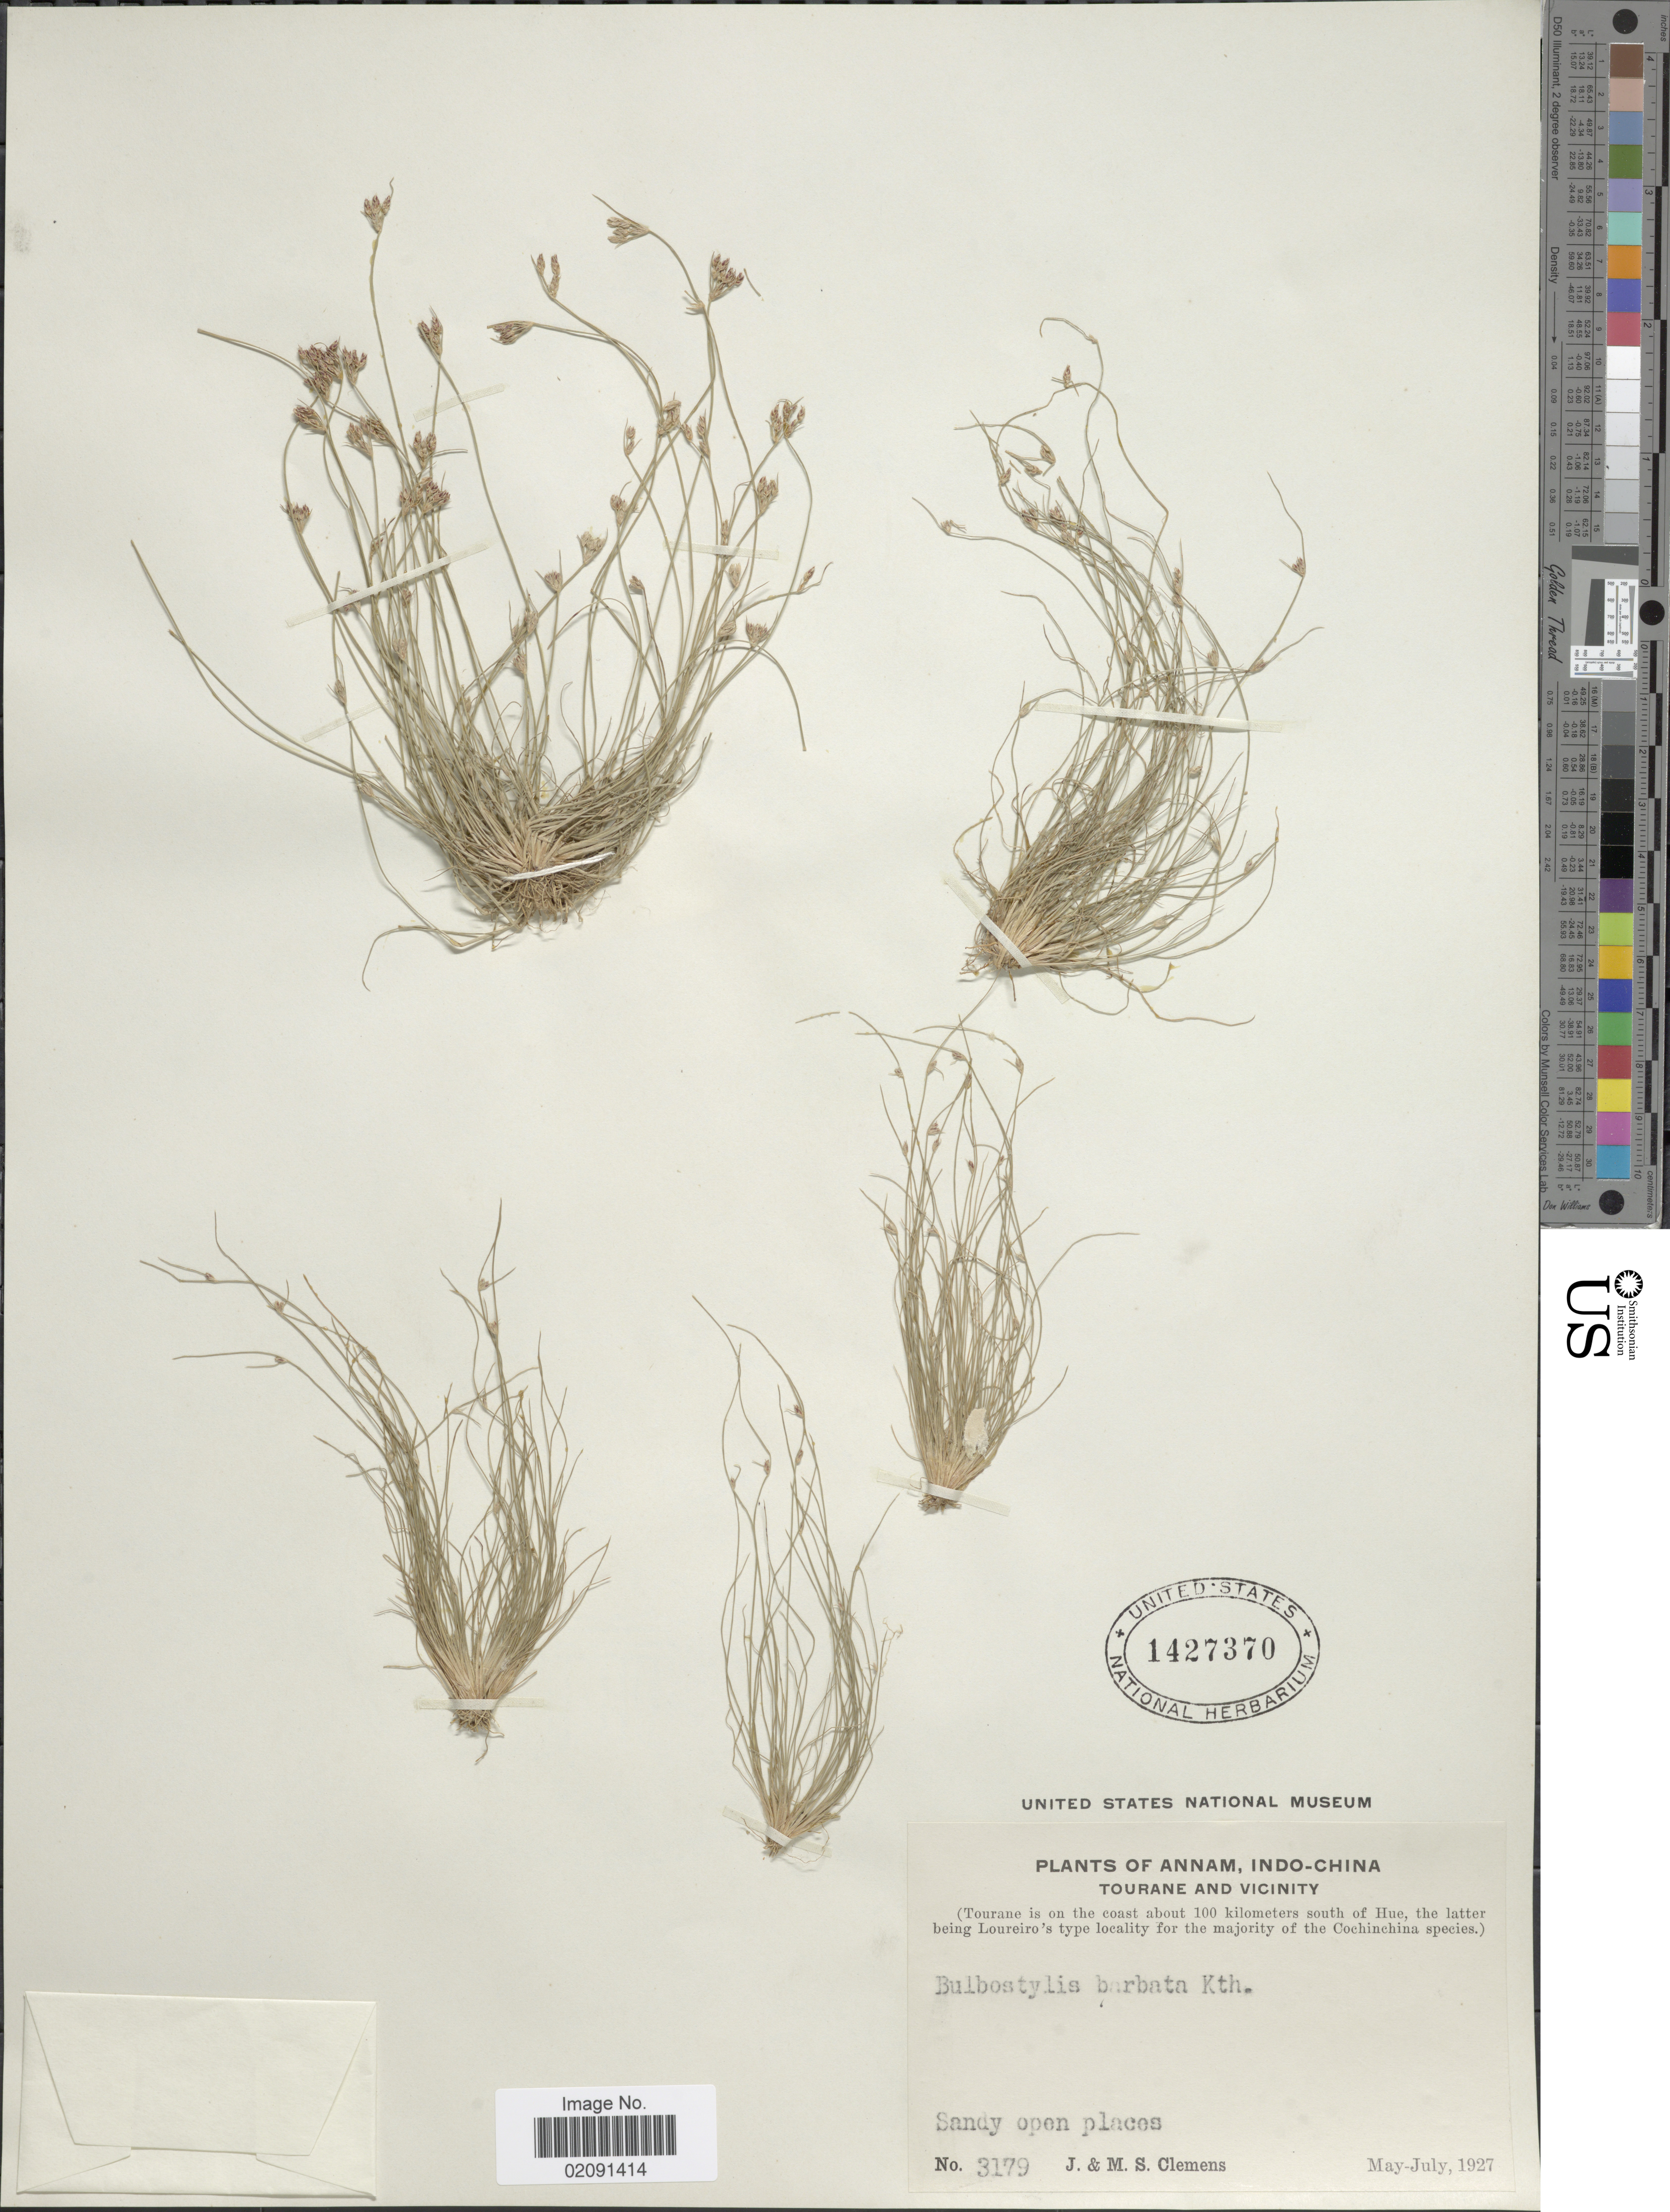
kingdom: Plantae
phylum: Tracheophyta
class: Liliopsida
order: Poales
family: Cyperaceae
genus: Bulbostylis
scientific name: Bulbostylis barbata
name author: (Rottb.) C.B. Clarke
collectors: J. Clemens & M. S. Clemens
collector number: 3179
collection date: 1927-05/1927-07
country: Vietnam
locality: Annam, Indo-China, Tourane and vicinity (Tourane is on the coast about 100 kilometers south of Hue), sandy open places.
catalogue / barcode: US 1427370